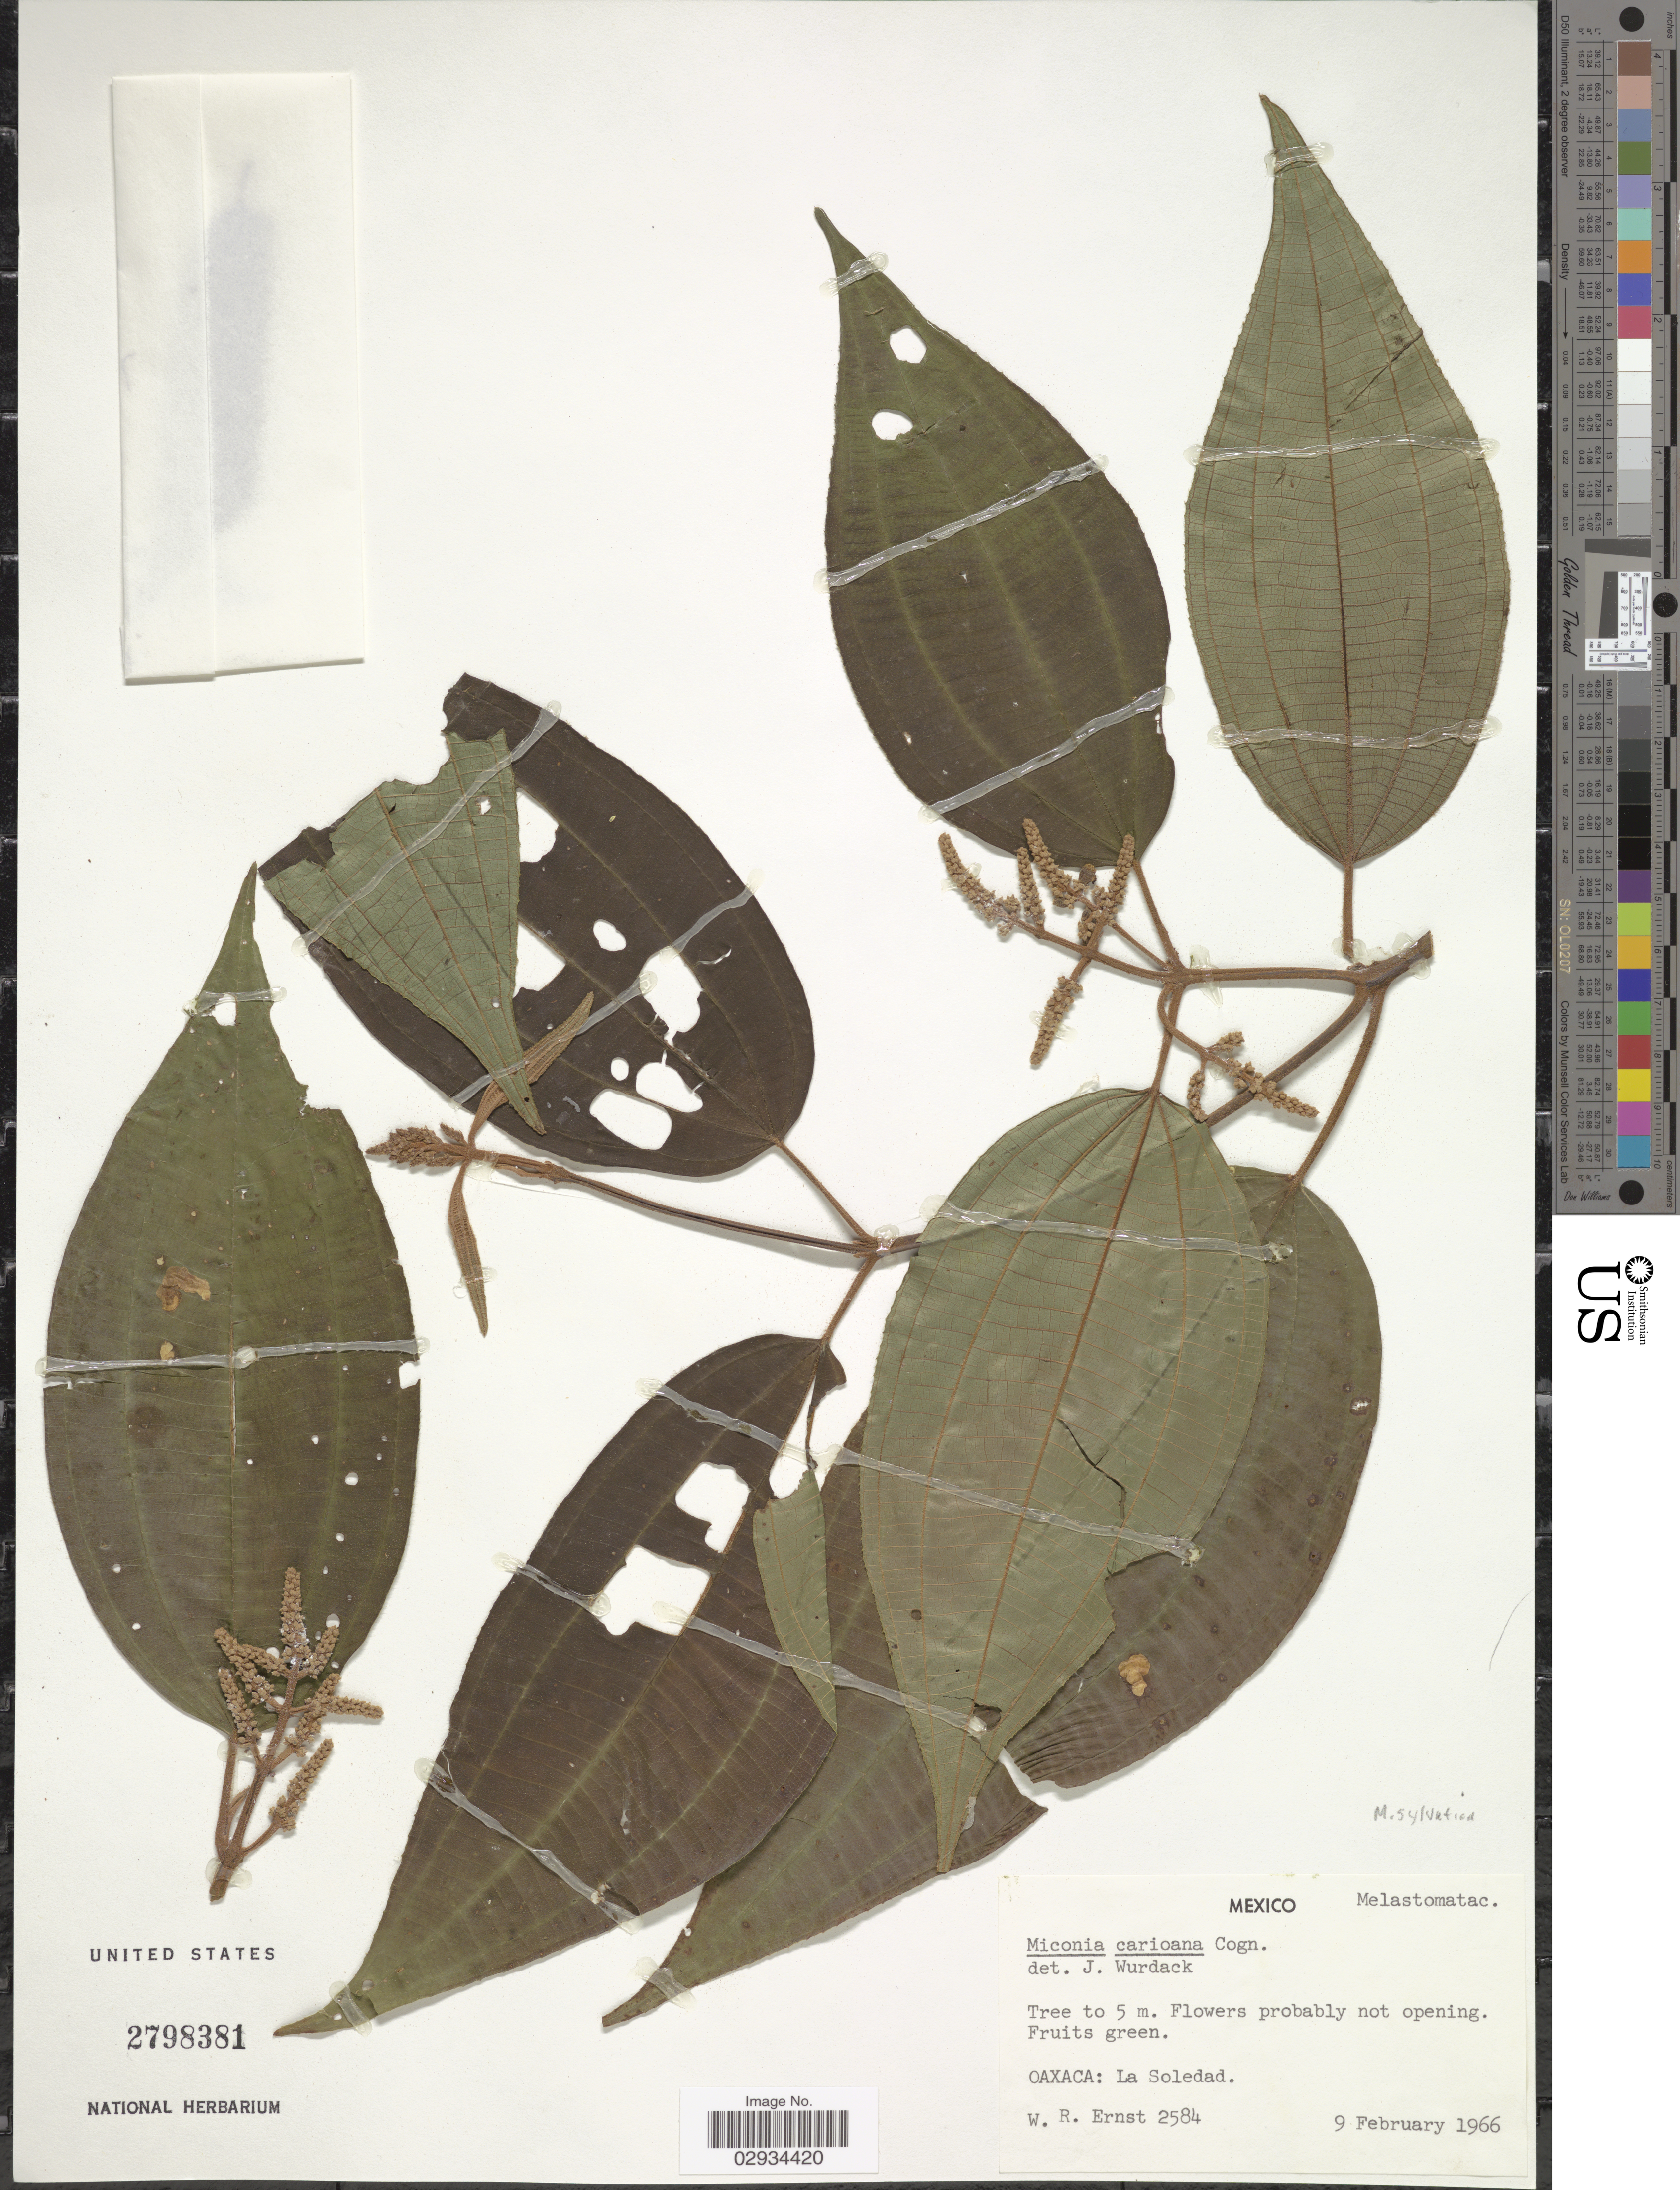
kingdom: Plantae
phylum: Tracheophyta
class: Magnoliopsida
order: Myrtales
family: Melastomataceae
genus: Miconia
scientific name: Miconia sylvatica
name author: (Schltdl.) Naudin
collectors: W. R. Ernst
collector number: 2584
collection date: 1966-02-09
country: Mexico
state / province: Oaxaca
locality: La Soledad.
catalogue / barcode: US 2798381